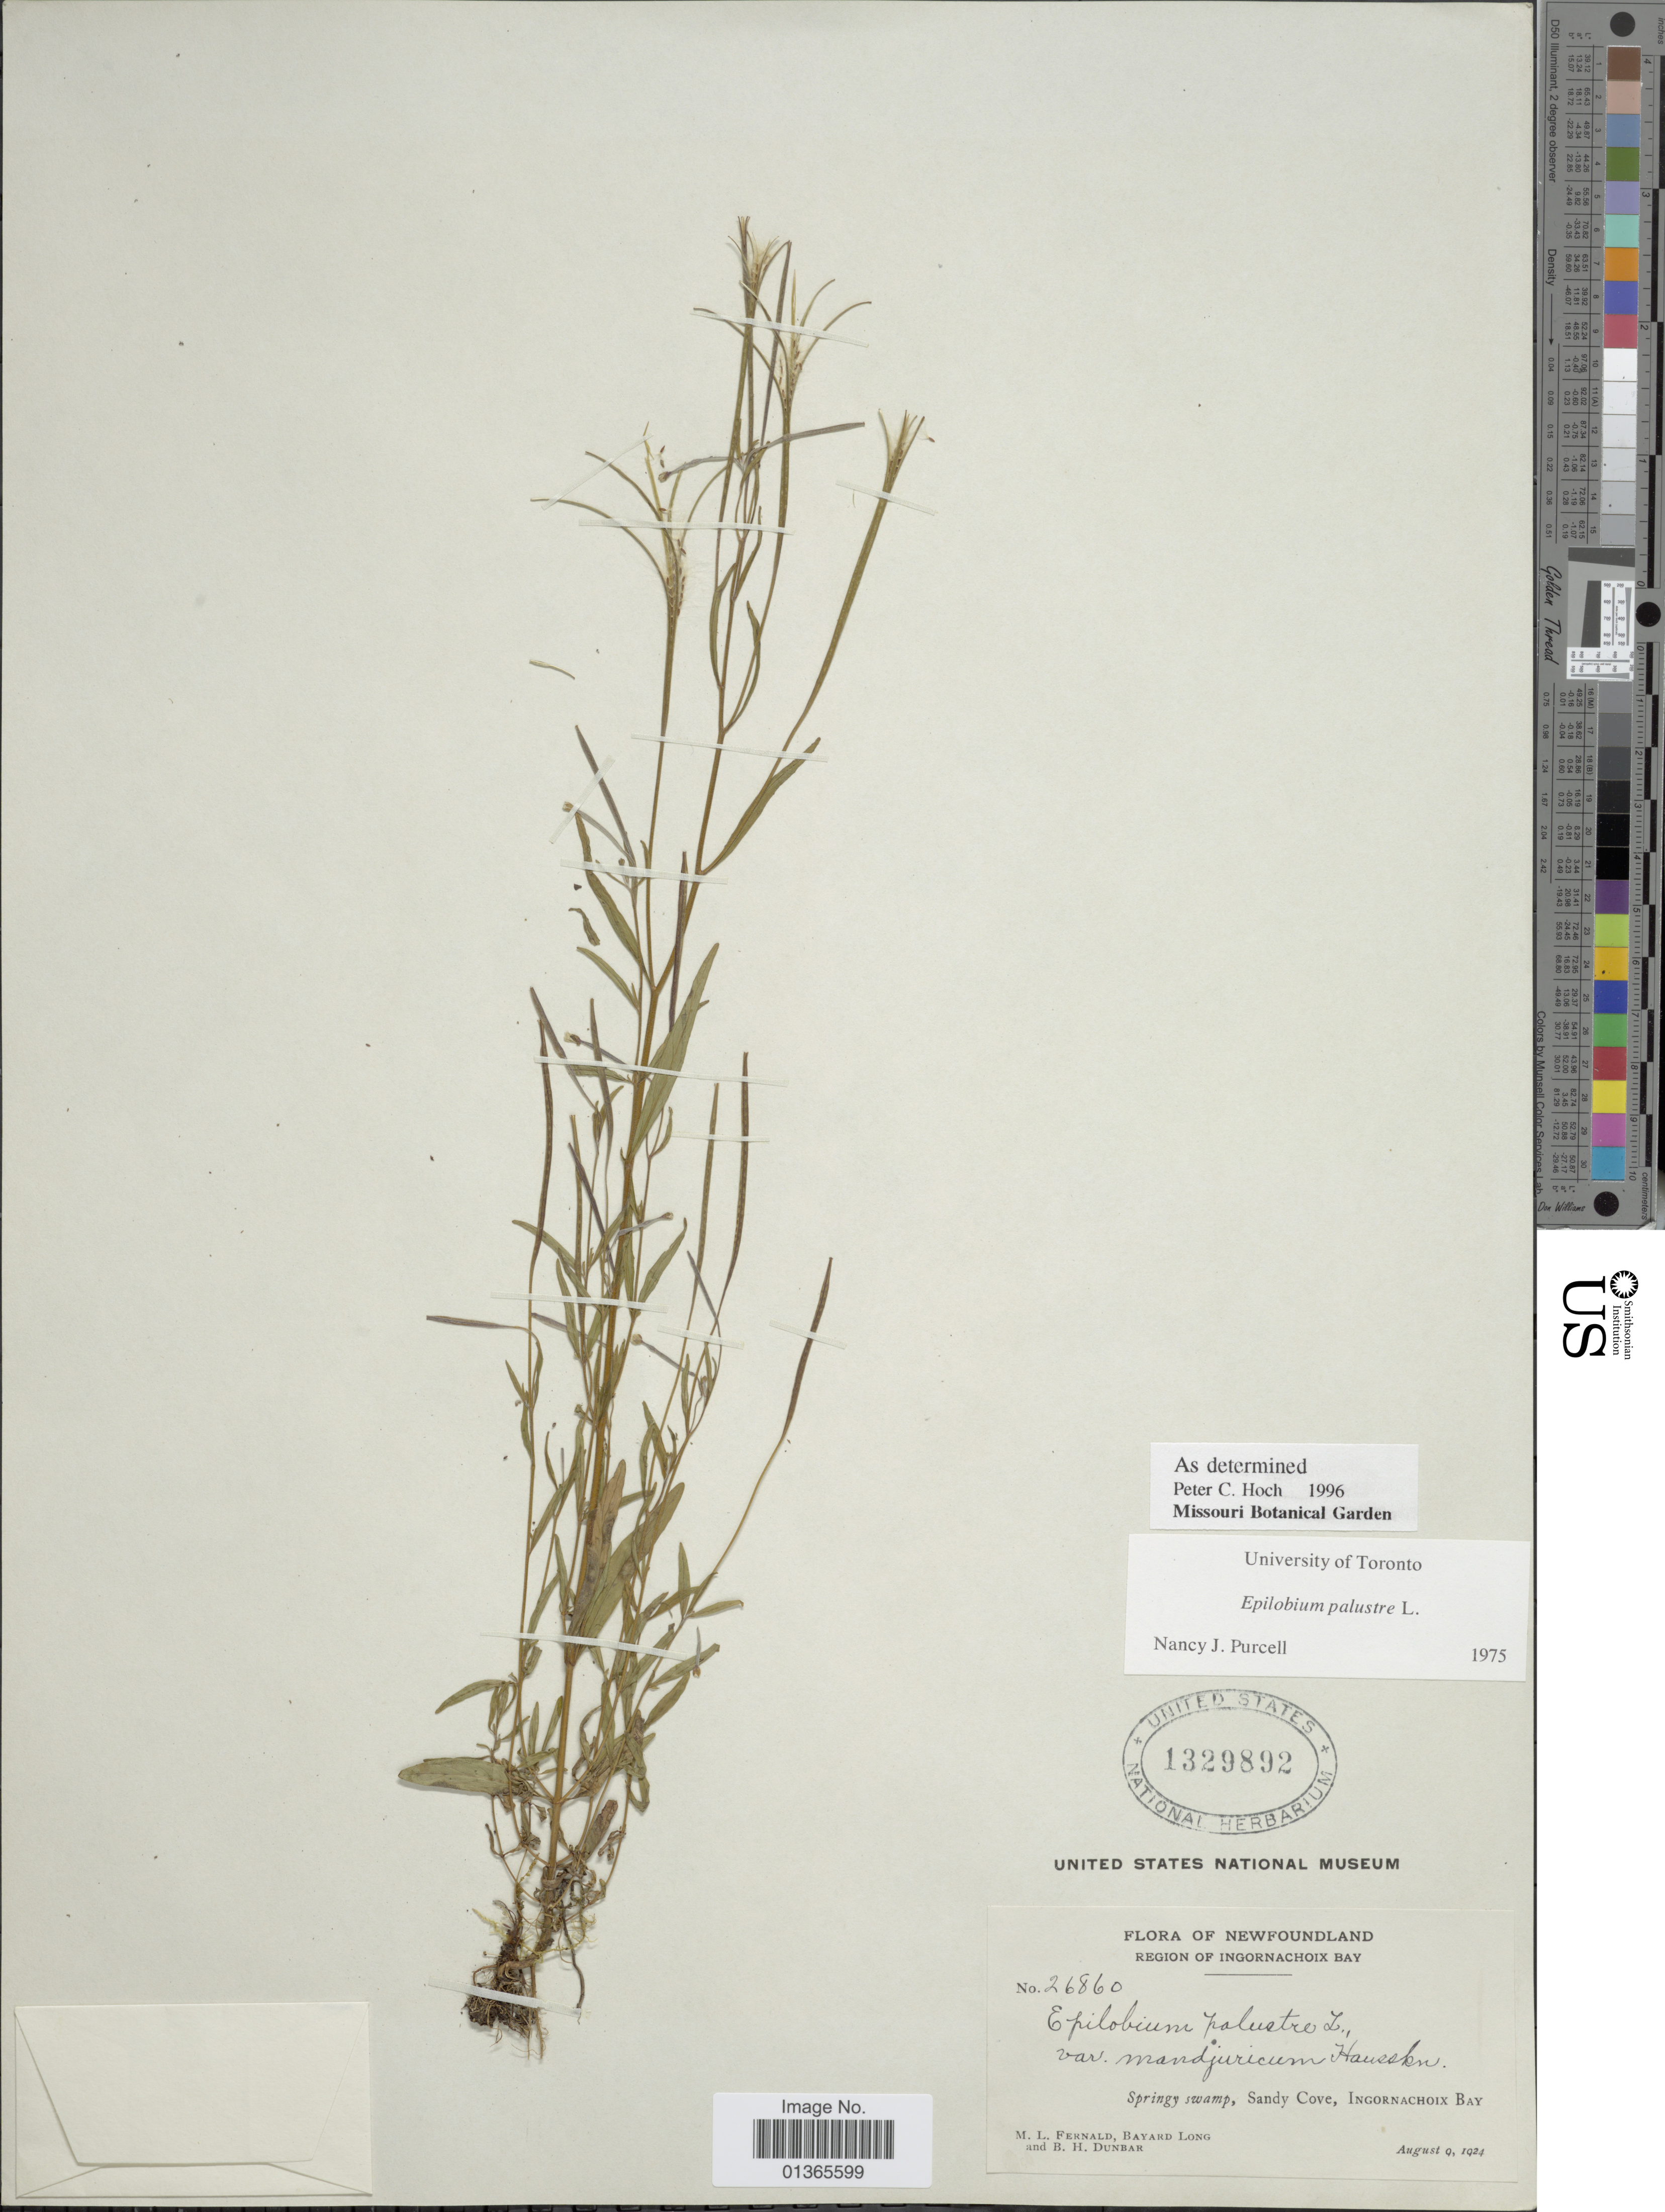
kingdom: Plantae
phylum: Tracheophyta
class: Magnoliopsida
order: Myrtales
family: Onagraceae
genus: Epilobium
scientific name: Epilobium palustre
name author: L.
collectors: M. L. Fernald, B. Long & B. Dunbar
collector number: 26860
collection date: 1924-08-09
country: Canada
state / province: Newfoundland and Labrador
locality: Region of Ingornachoix Bay. Springy swamp, Sandy Cove.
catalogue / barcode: US 1329892